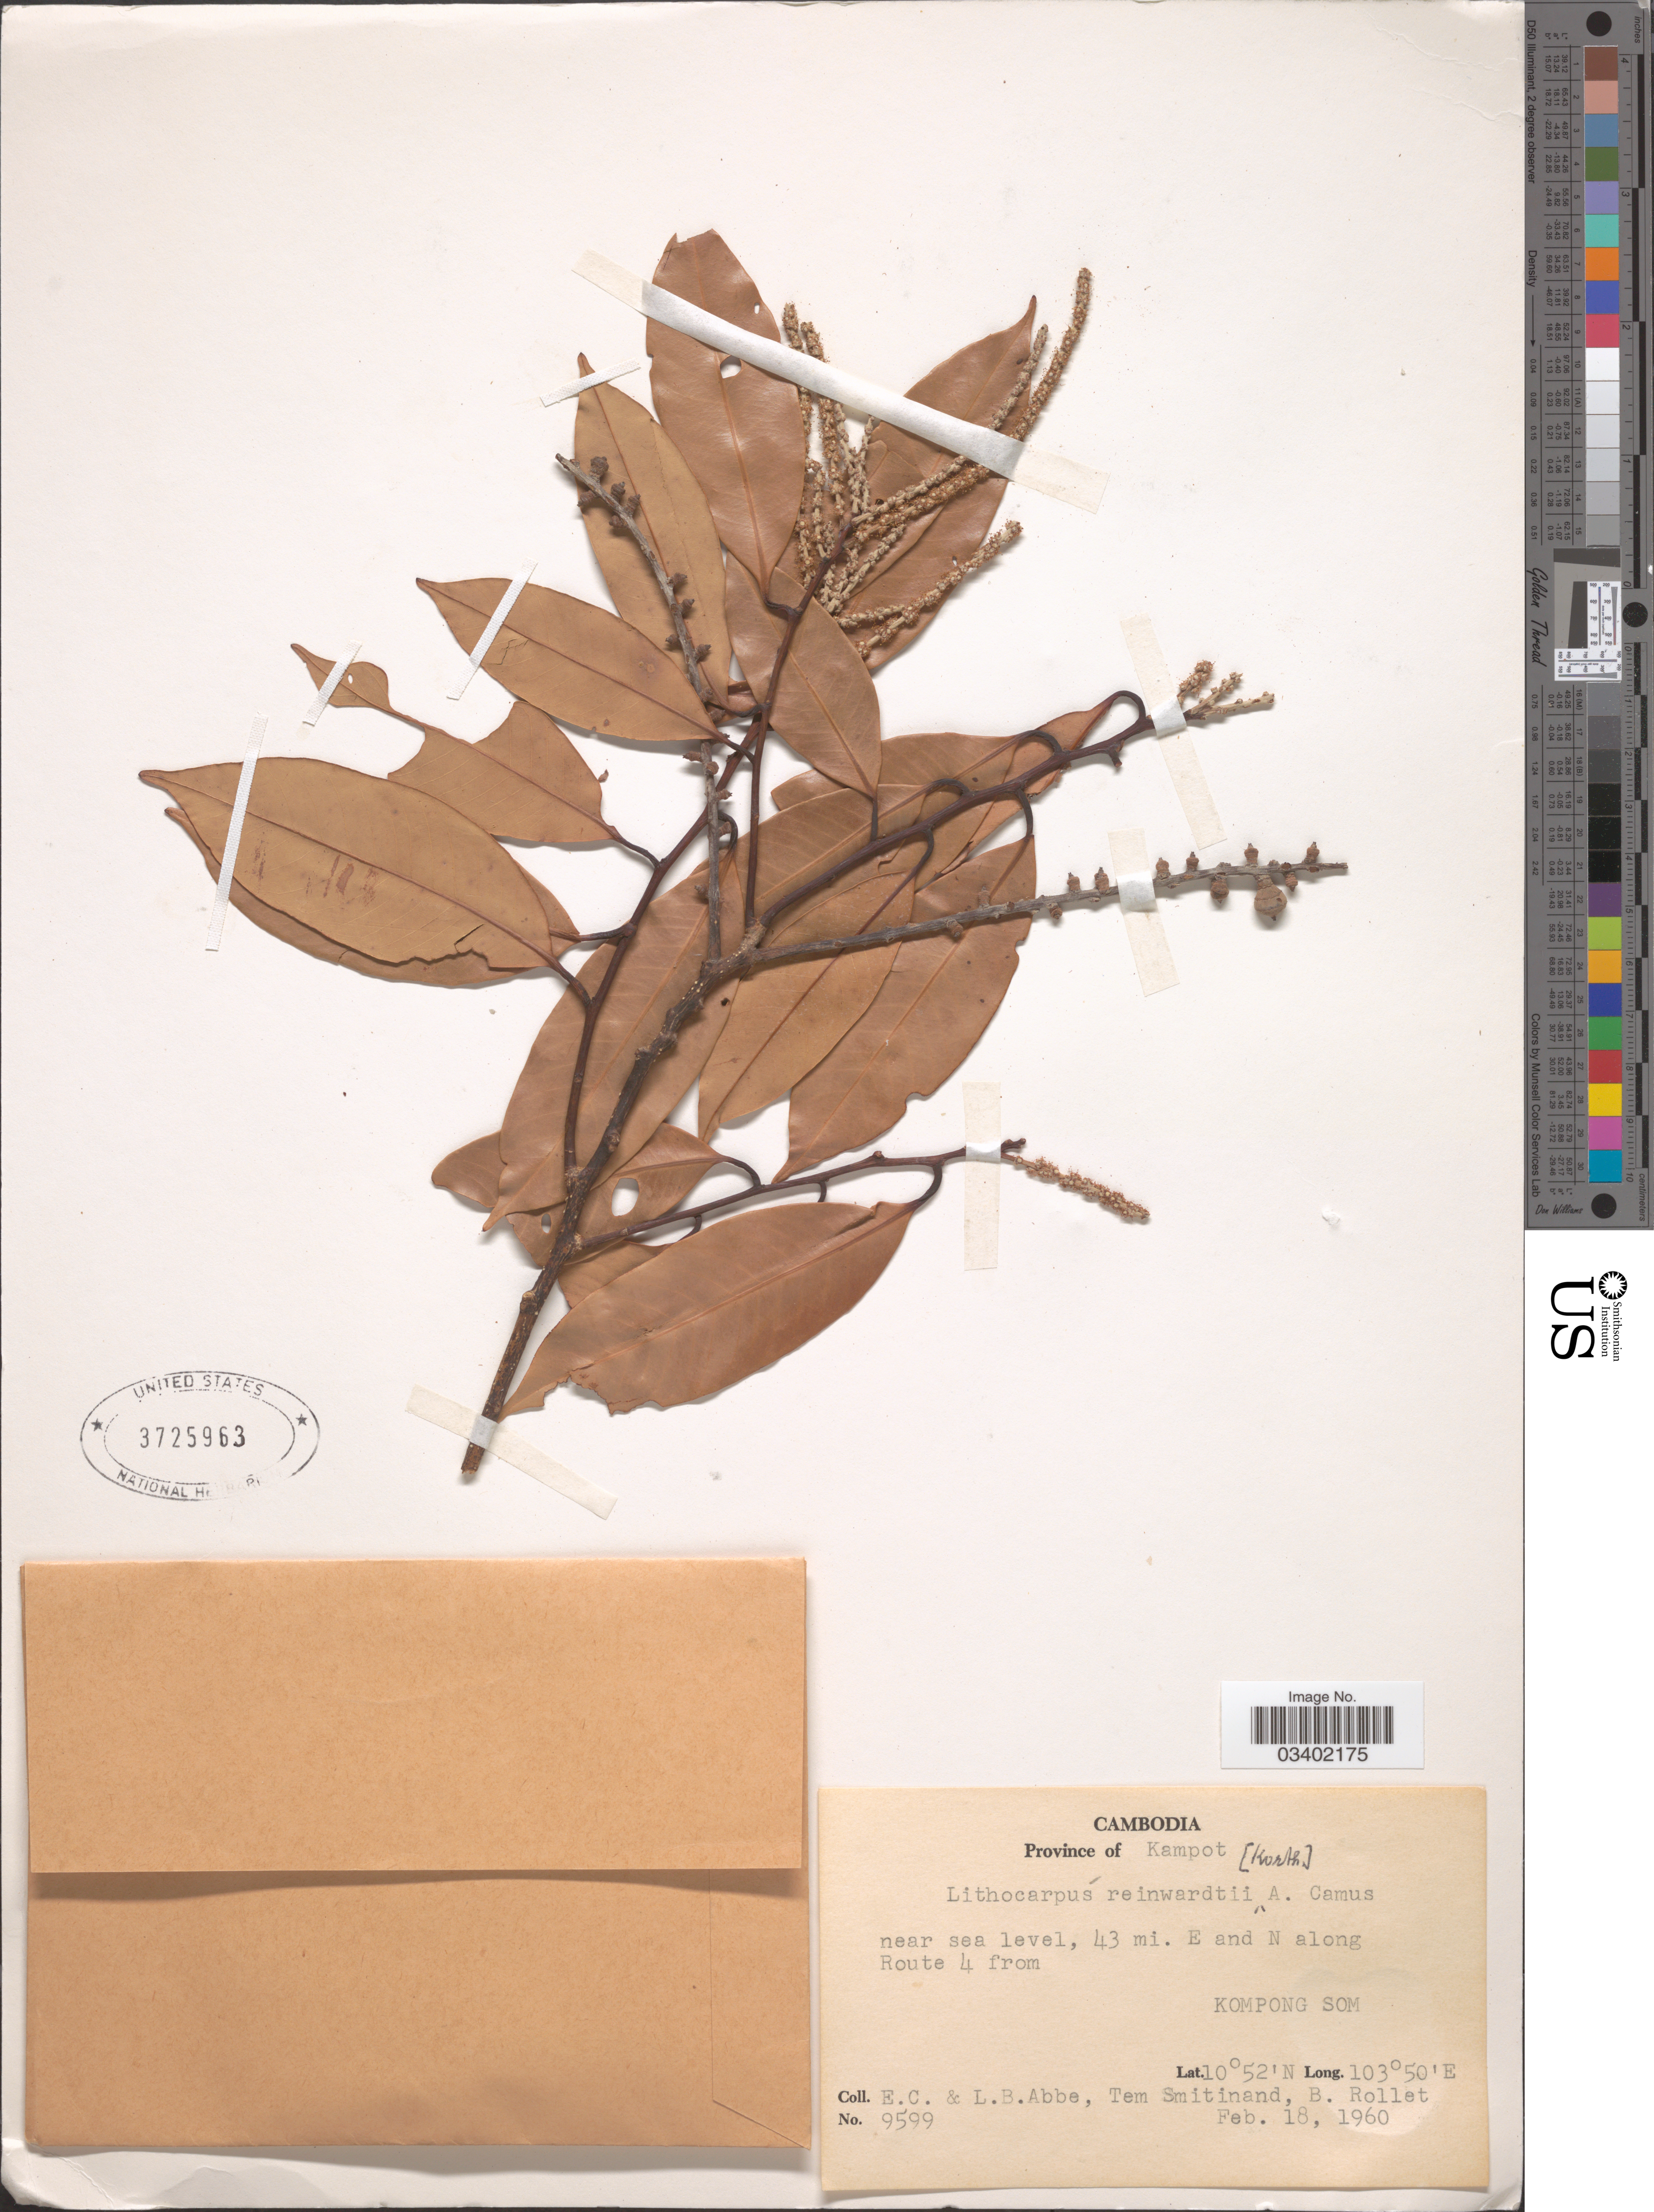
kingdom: Plantae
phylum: Tracheophyta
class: Magnoliopsida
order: Fagales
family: Betulaceae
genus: Betula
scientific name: Betula reinwardtii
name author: (Korth.) A. Camus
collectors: E. C. Abbe, L. B. Abbe, T. Smitinand & B. Rollet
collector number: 9599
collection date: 1960-02-18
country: Cambodia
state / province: Kâmpât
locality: Province of Kampot. 43 mi. E and N along Route 4 from Kompong Som.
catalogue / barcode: US 3725963